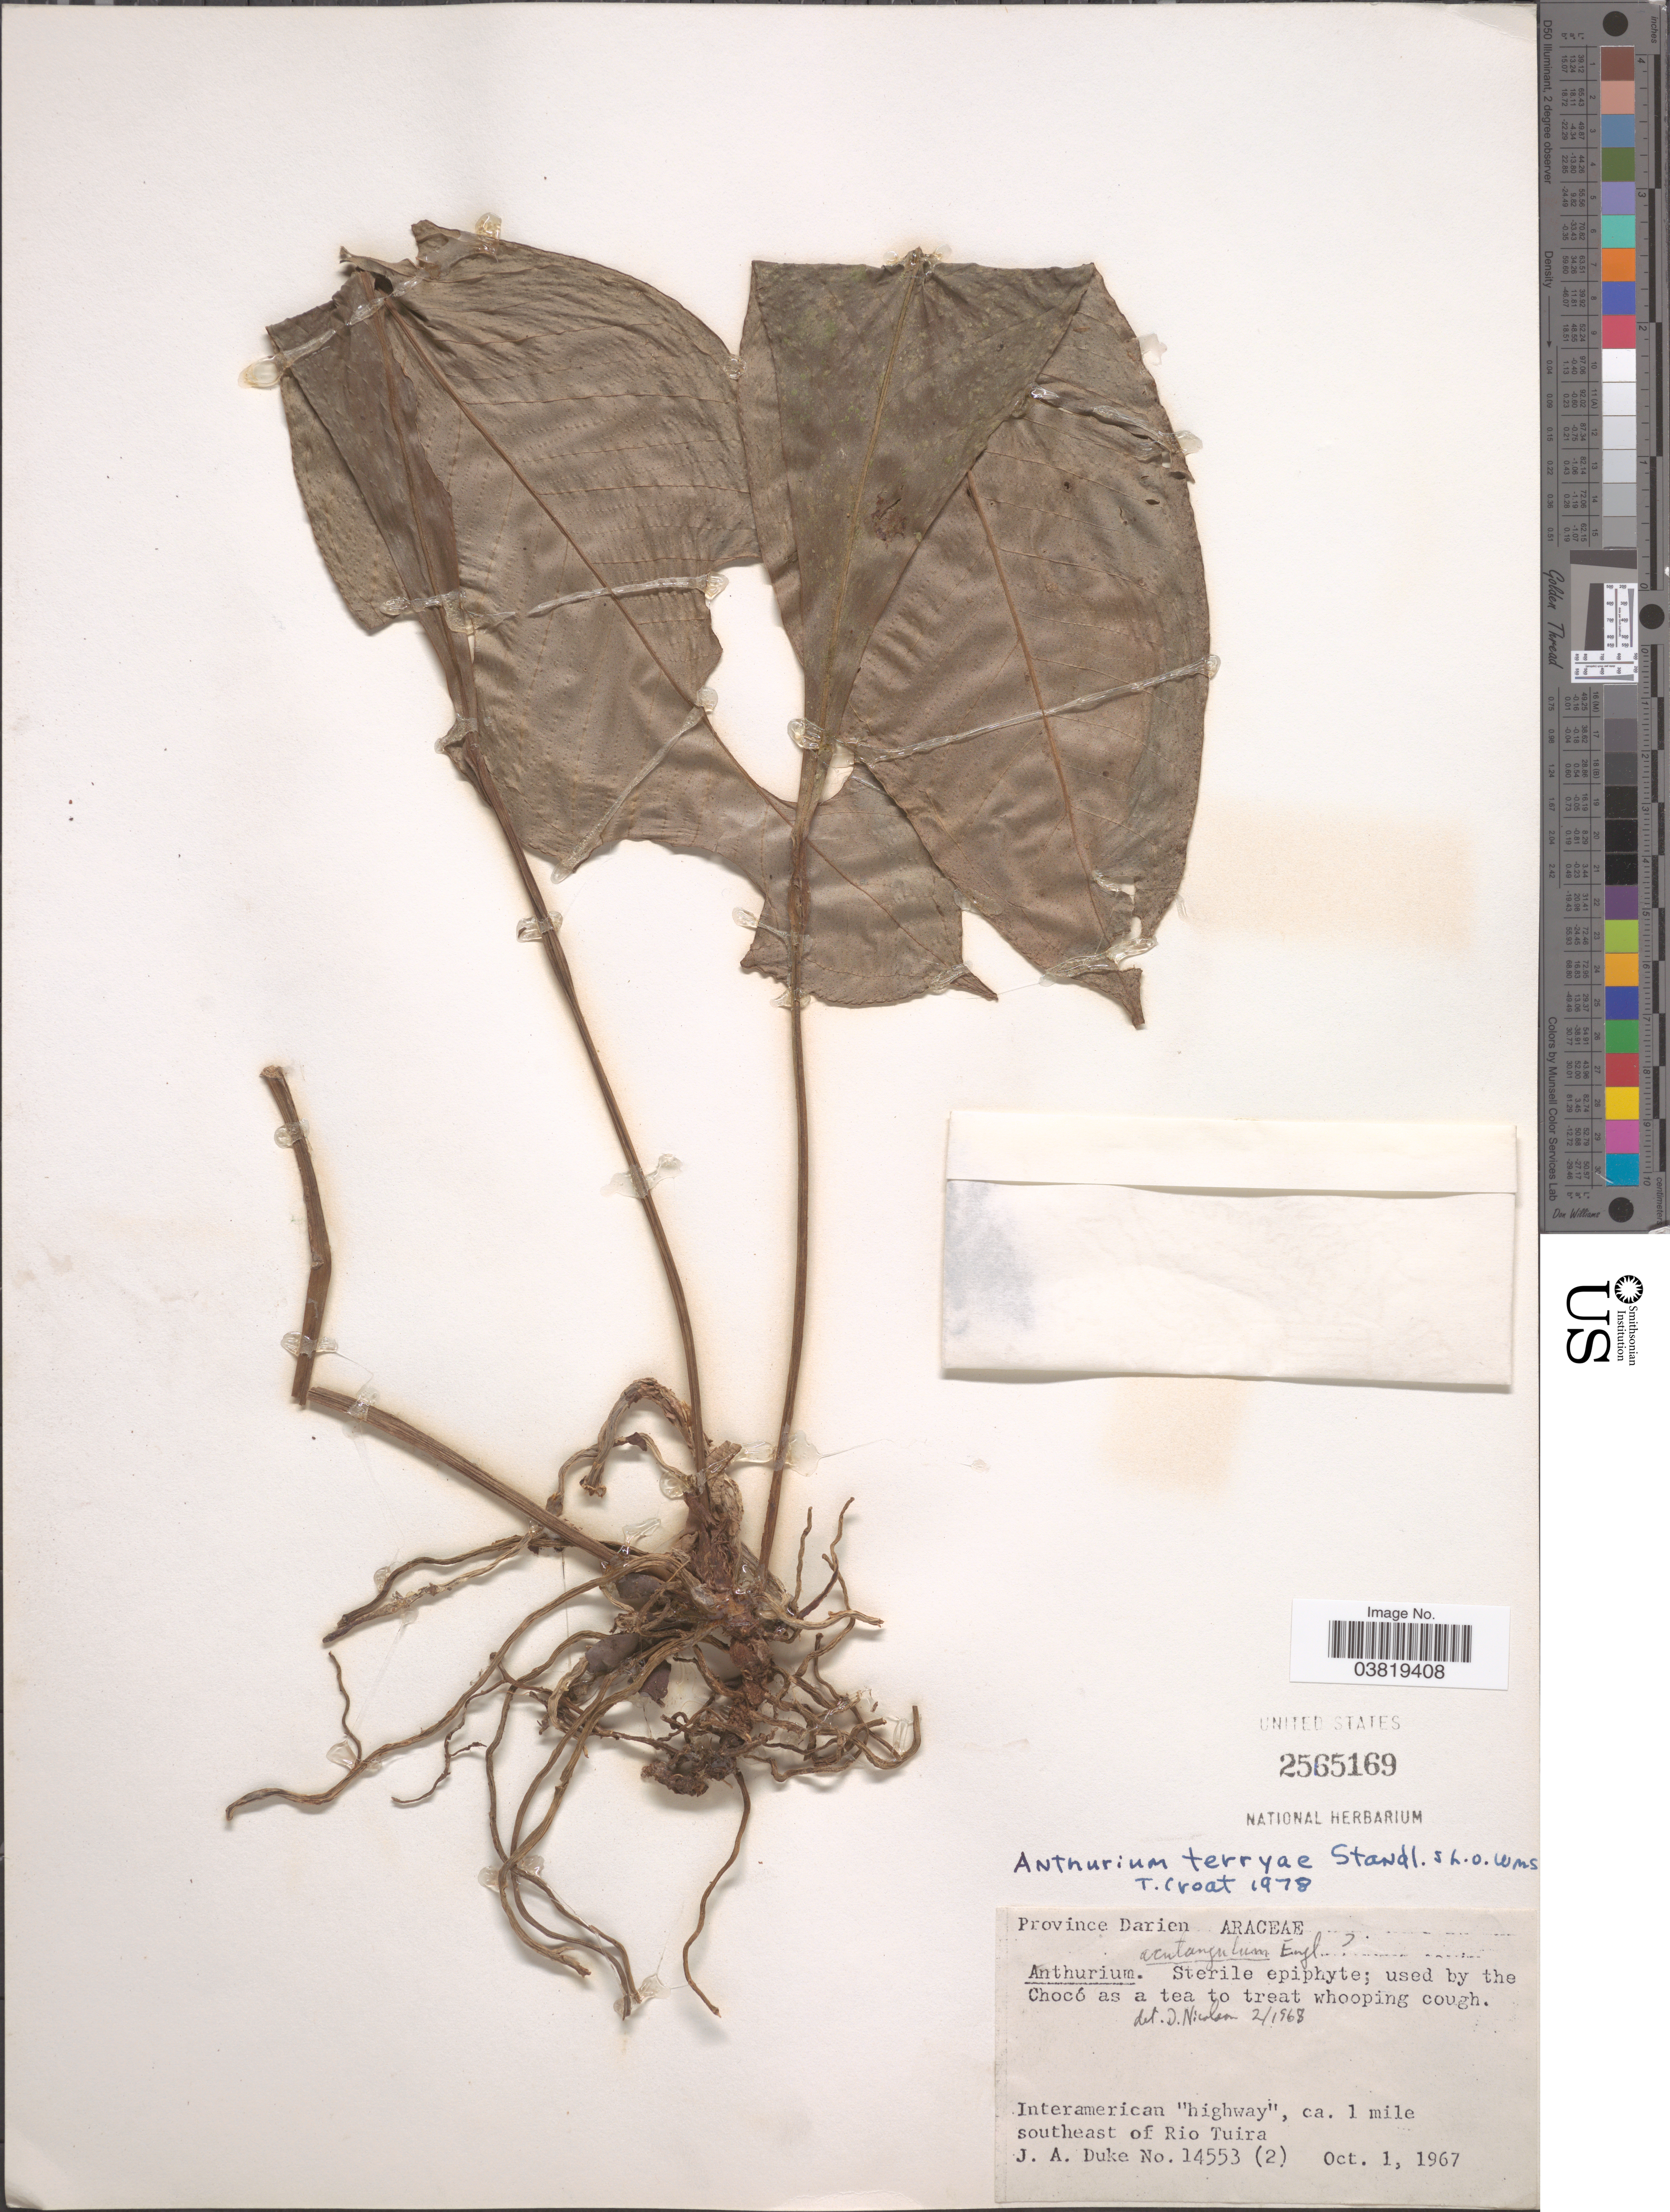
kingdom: Plantae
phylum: Tracheophyta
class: Liliopsida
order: Alismatales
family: Araceae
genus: Anthurium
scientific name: Anthurium terryae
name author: Standl. & L.O. Williams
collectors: J. A. Duke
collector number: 14553 (2)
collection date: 1967-10-01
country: Panama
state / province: Darien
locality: Interamerican "highway", ca. 1 mile southeast of Rio Tuira.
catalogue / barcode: US 2565169